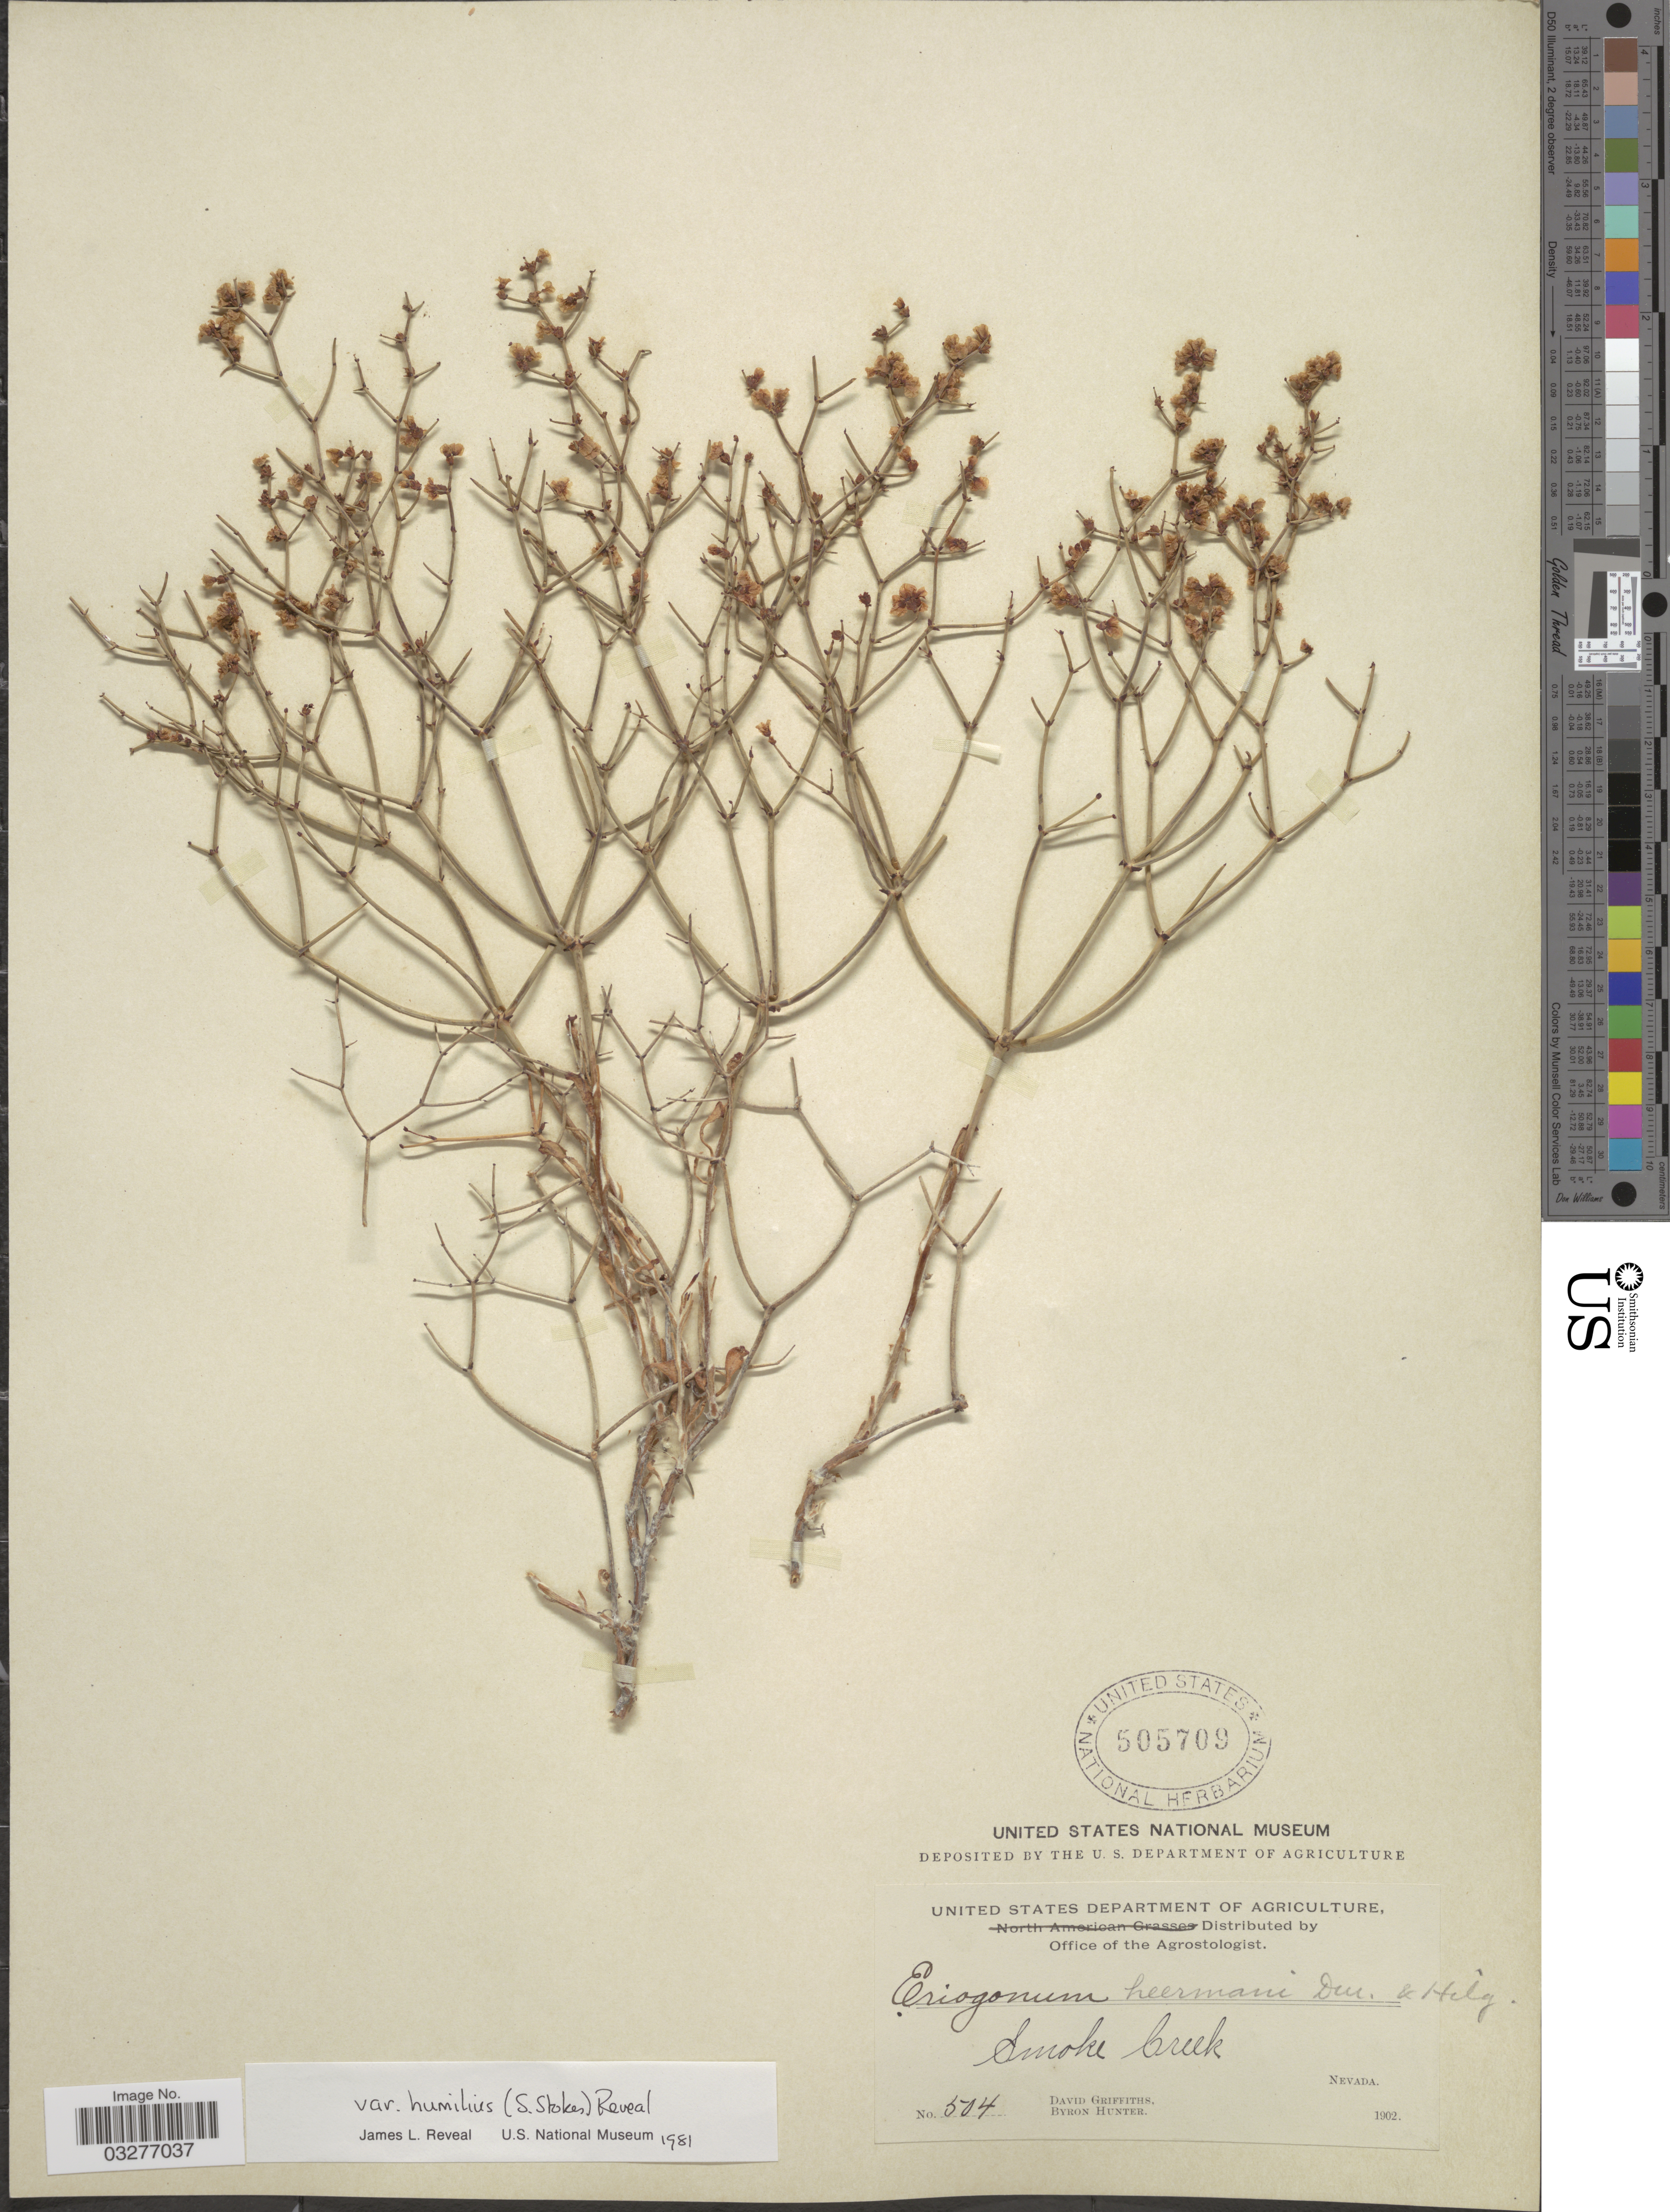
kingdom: Plantae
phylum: Tracheophyta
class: Magnoliopsida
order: Caryophyllales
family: Polygonaceae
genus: Eriogonum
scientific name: Eriogonum heermannii var. humilius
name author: (S. Stokes) Reveal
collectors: D. Griffiths & B. Hunter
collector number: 504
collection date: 1902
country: United States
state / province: Nevada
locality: Smoke Creek.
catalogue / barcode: US 505709